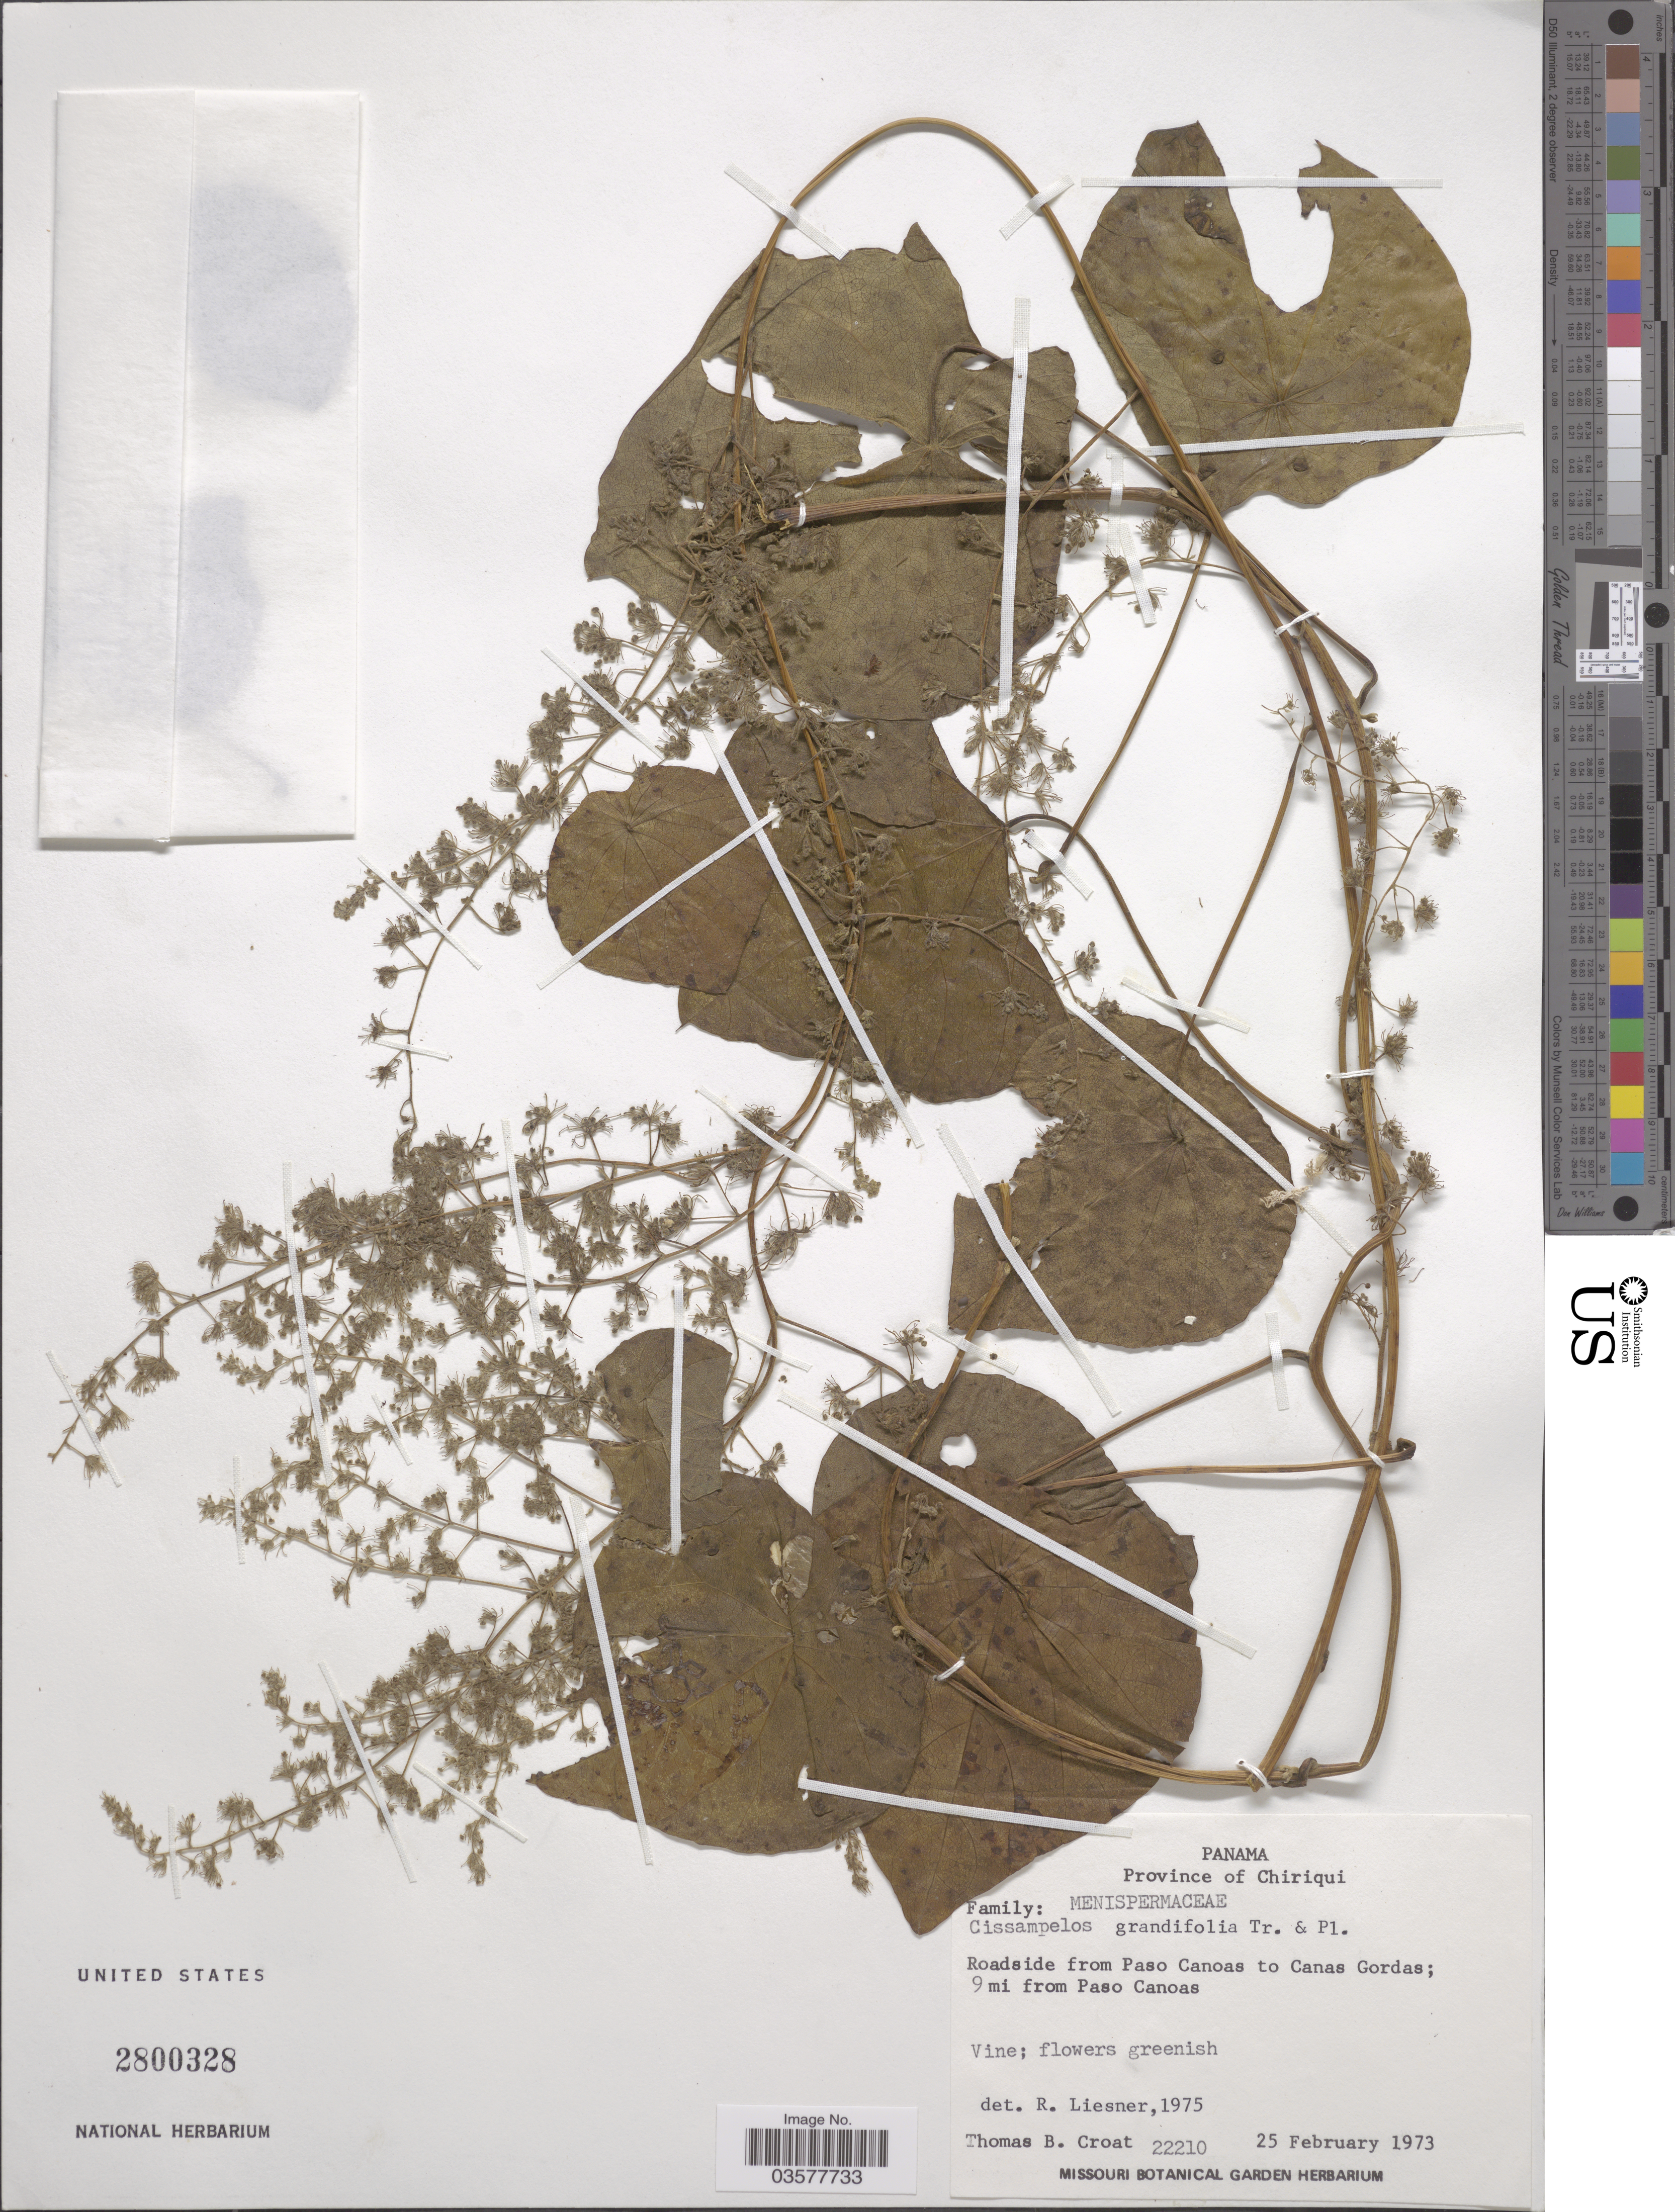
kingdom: Plantae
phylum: Tracheophyta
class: Magnoliopsida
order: Ranunculales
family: Menispermaceae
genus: Cissampelos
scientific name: Cissampelos grandifolia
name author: Triana & Planch.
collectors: T. B. Croat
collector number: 22210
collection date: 1973-02-25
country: Panama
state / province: Chiriqui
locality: Roadside from Paso Canoas to Canas Gordas; 9 mi from Paso Canoas.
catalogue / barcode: US 2800328